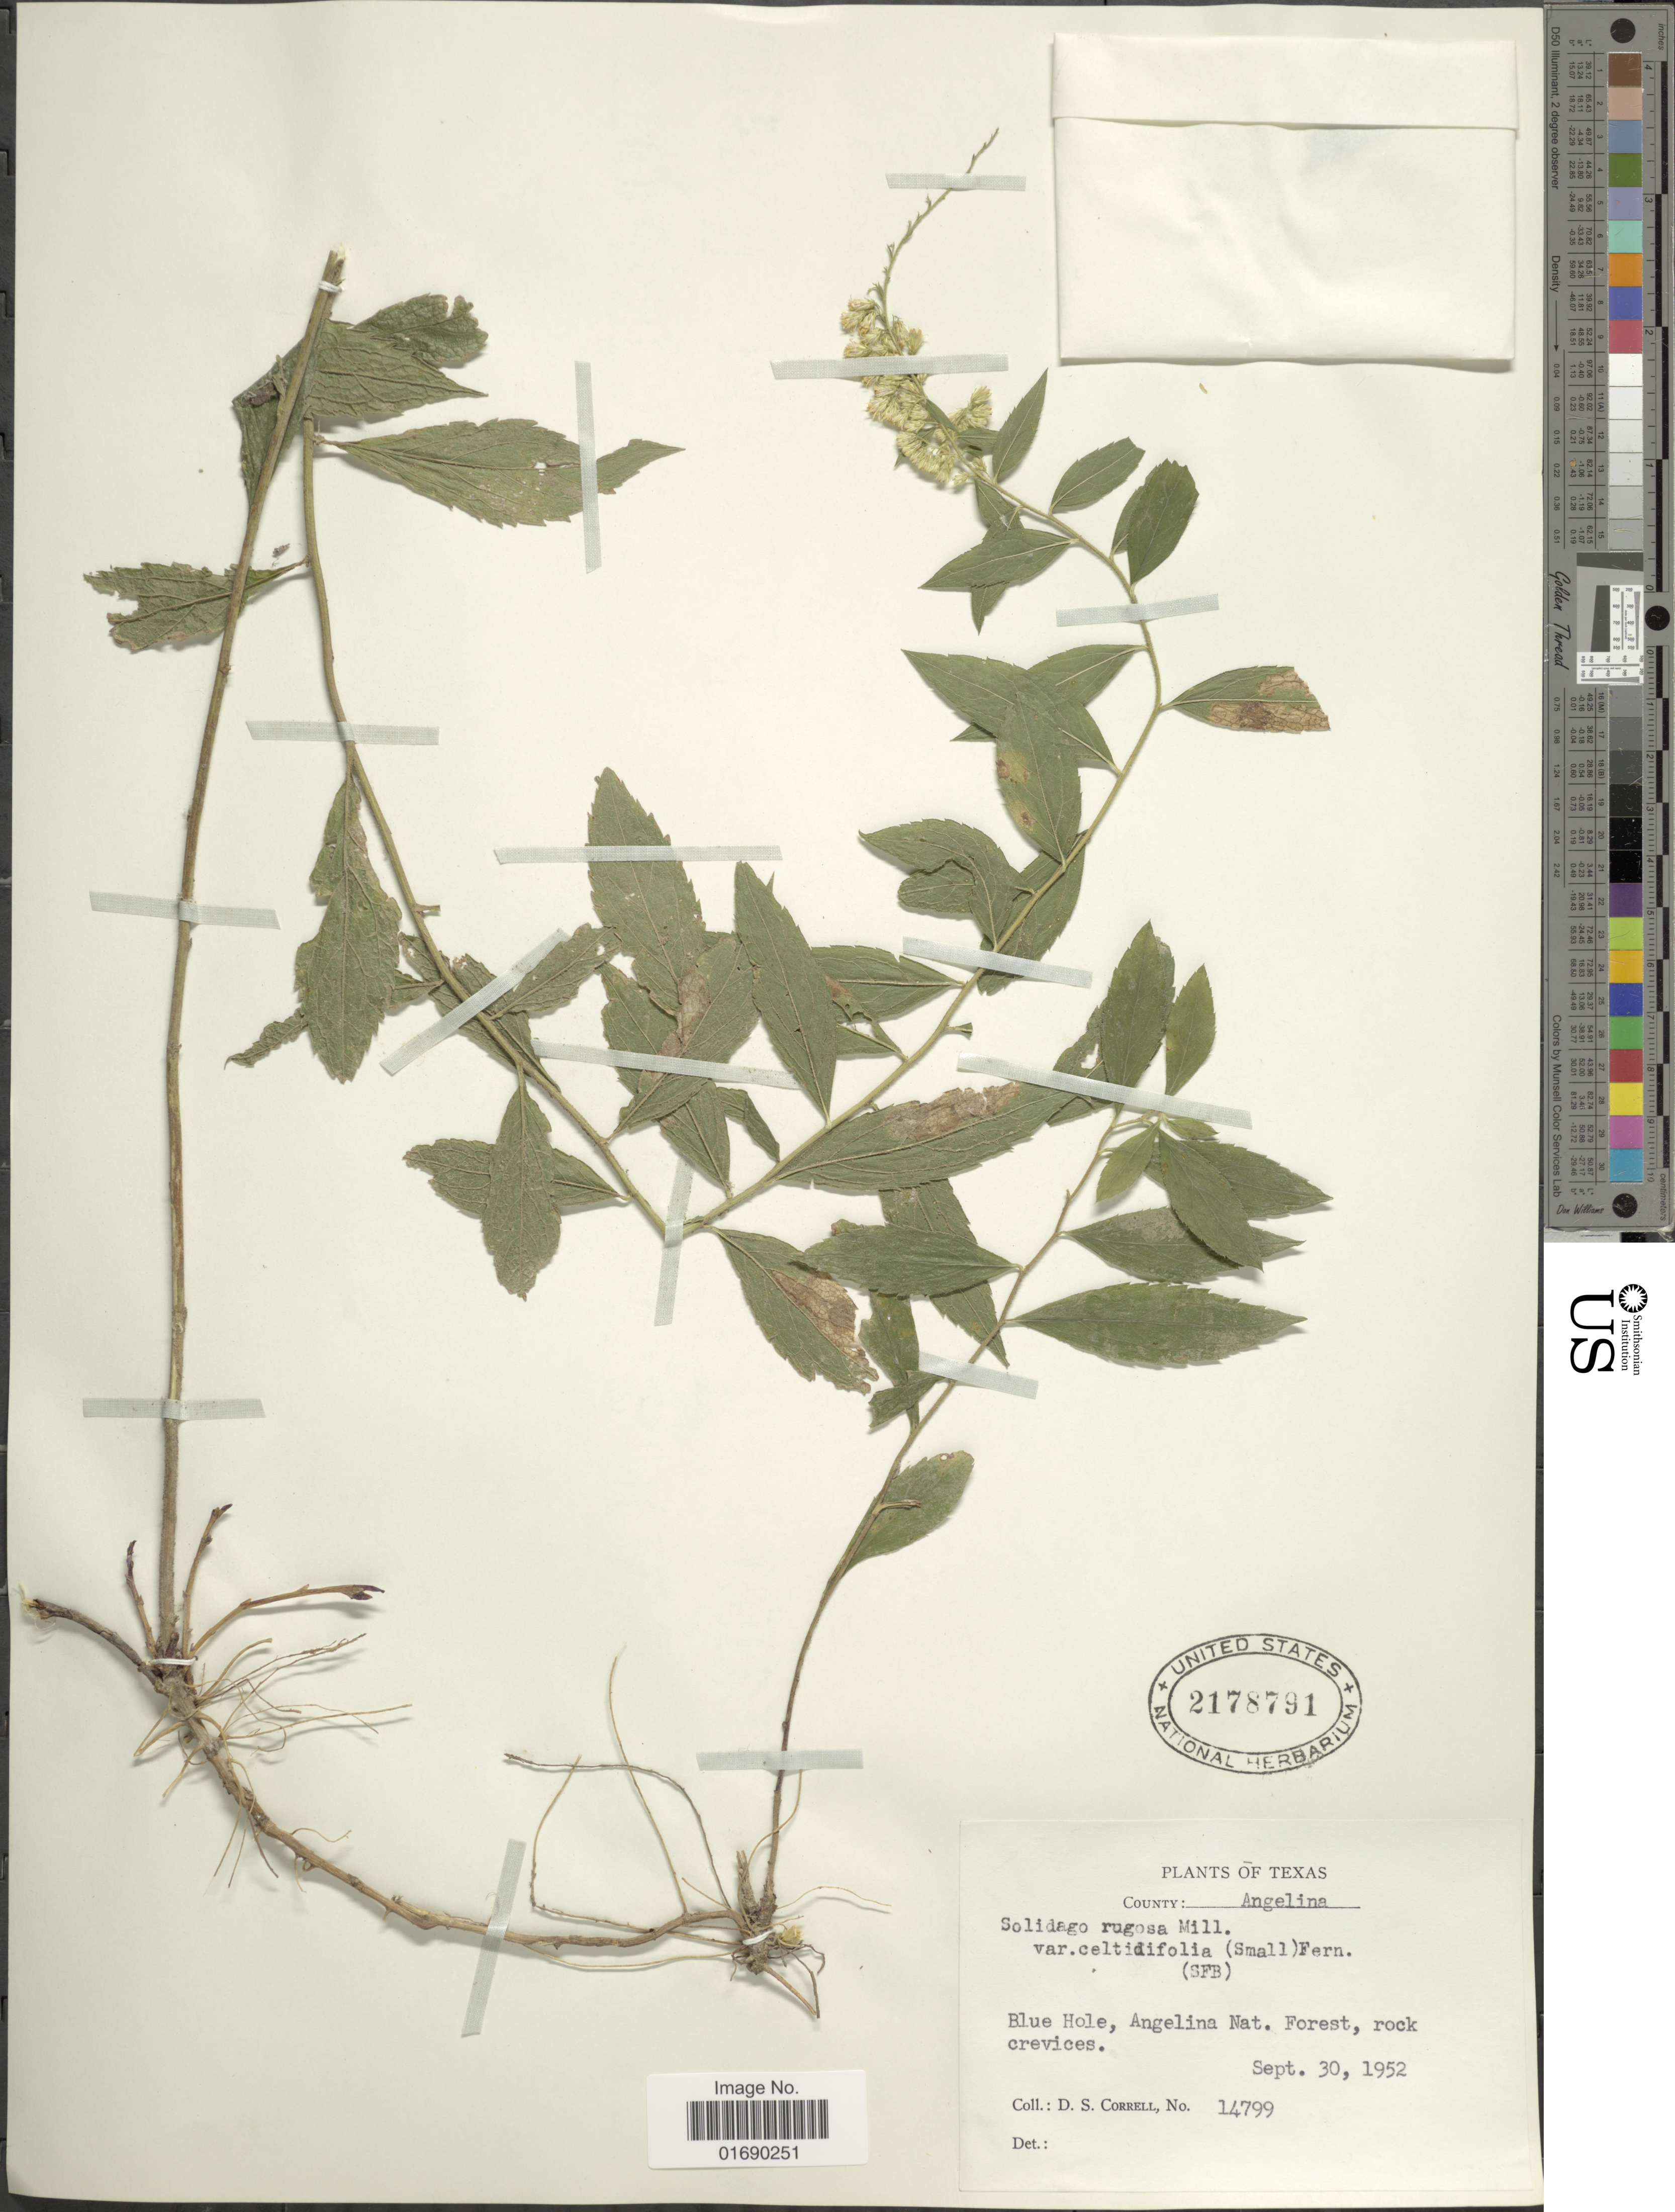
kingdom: Plantae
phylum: Tracheophyta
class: Magnoliopsida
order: Asterales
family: Asteraceae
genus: Solidago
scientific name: Solidago rugosa var. celtidifolia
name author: (Small) Fernald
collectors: D. S. Correll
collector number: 14799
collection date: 1952-09-30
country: United States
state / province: Texas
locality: County: Angelina, Blue Hole, Angelina Nat. Forest, rock crevices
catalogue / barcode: US 2178791